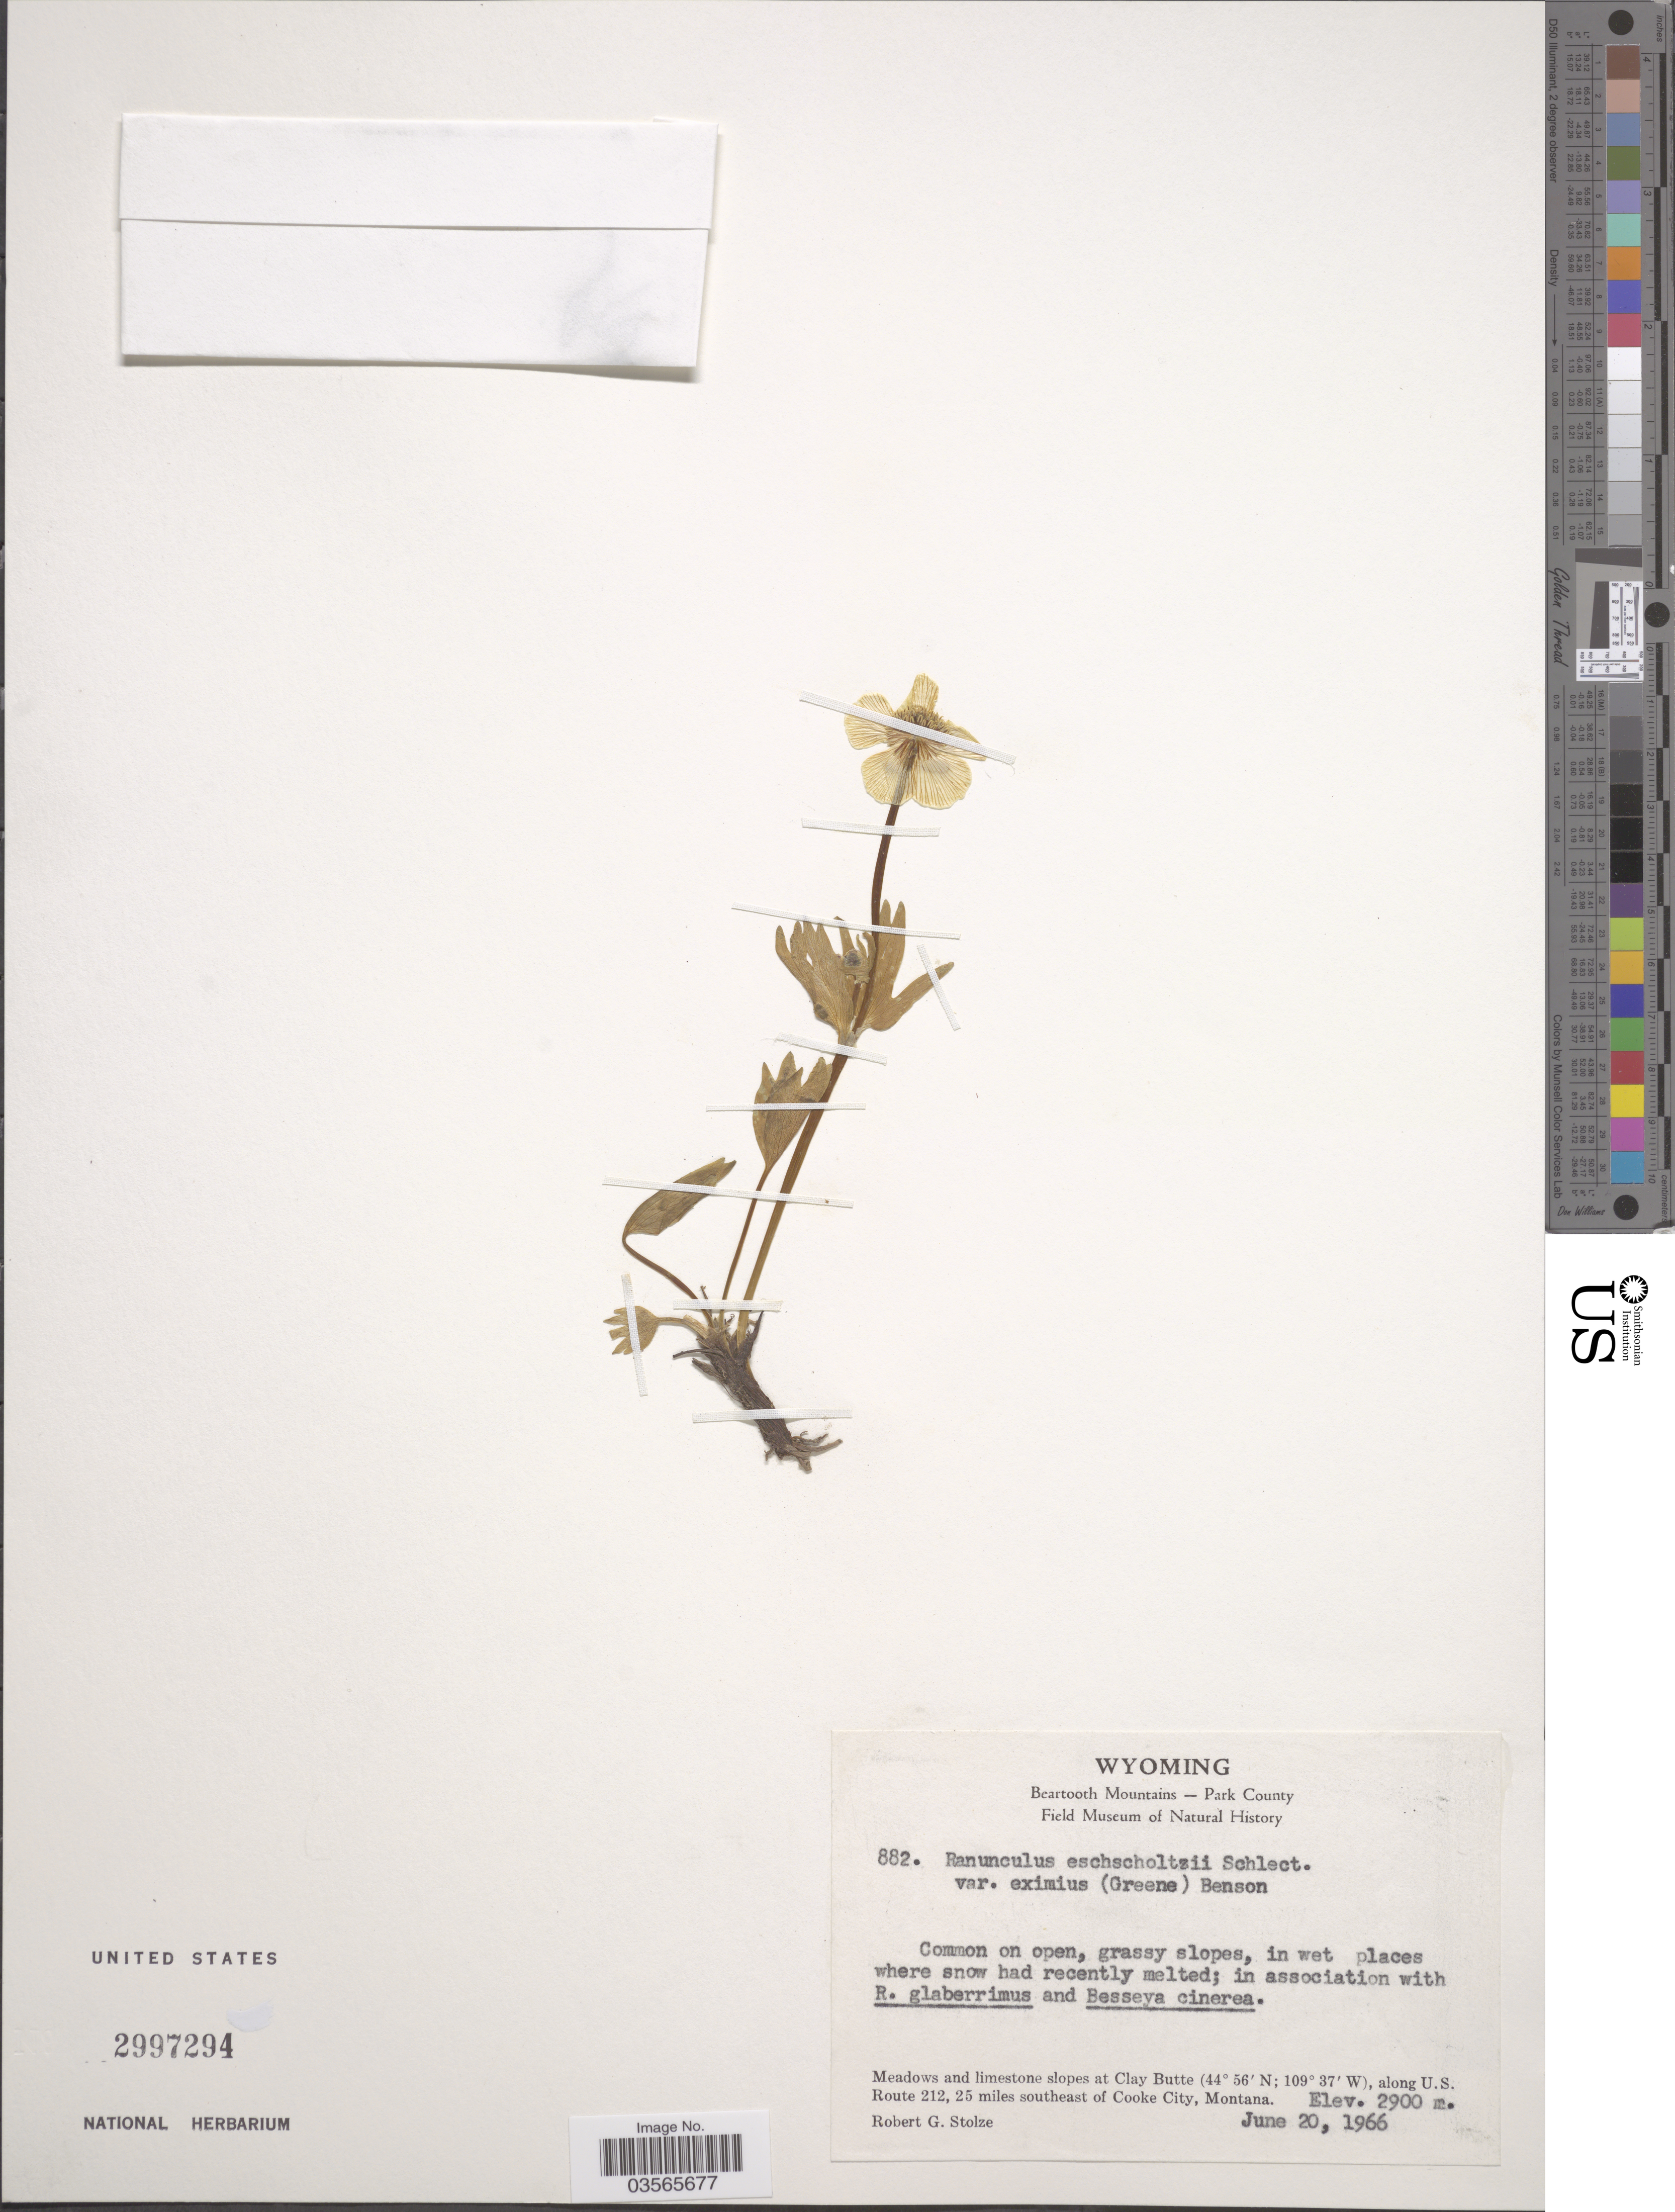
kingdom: Plantae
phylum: Tracheophyta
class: Magnoliopsida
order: Ranunculales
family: Ranunculaceae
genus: Ranunculus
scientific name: Ranunculus eschscholtzii var. eximius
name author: (Greene) L.D. Benson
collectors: R. G. Stolze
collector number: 882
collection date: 1966-06-20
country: United States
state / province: Wyoming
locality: Beartooth Mountains - Park County. Meadows and limestone slopes at Clay Butte, along U.S. Route 212, 25 miles southeast of Cooke City, Montana.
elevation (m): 2900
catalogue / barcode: US 2997294